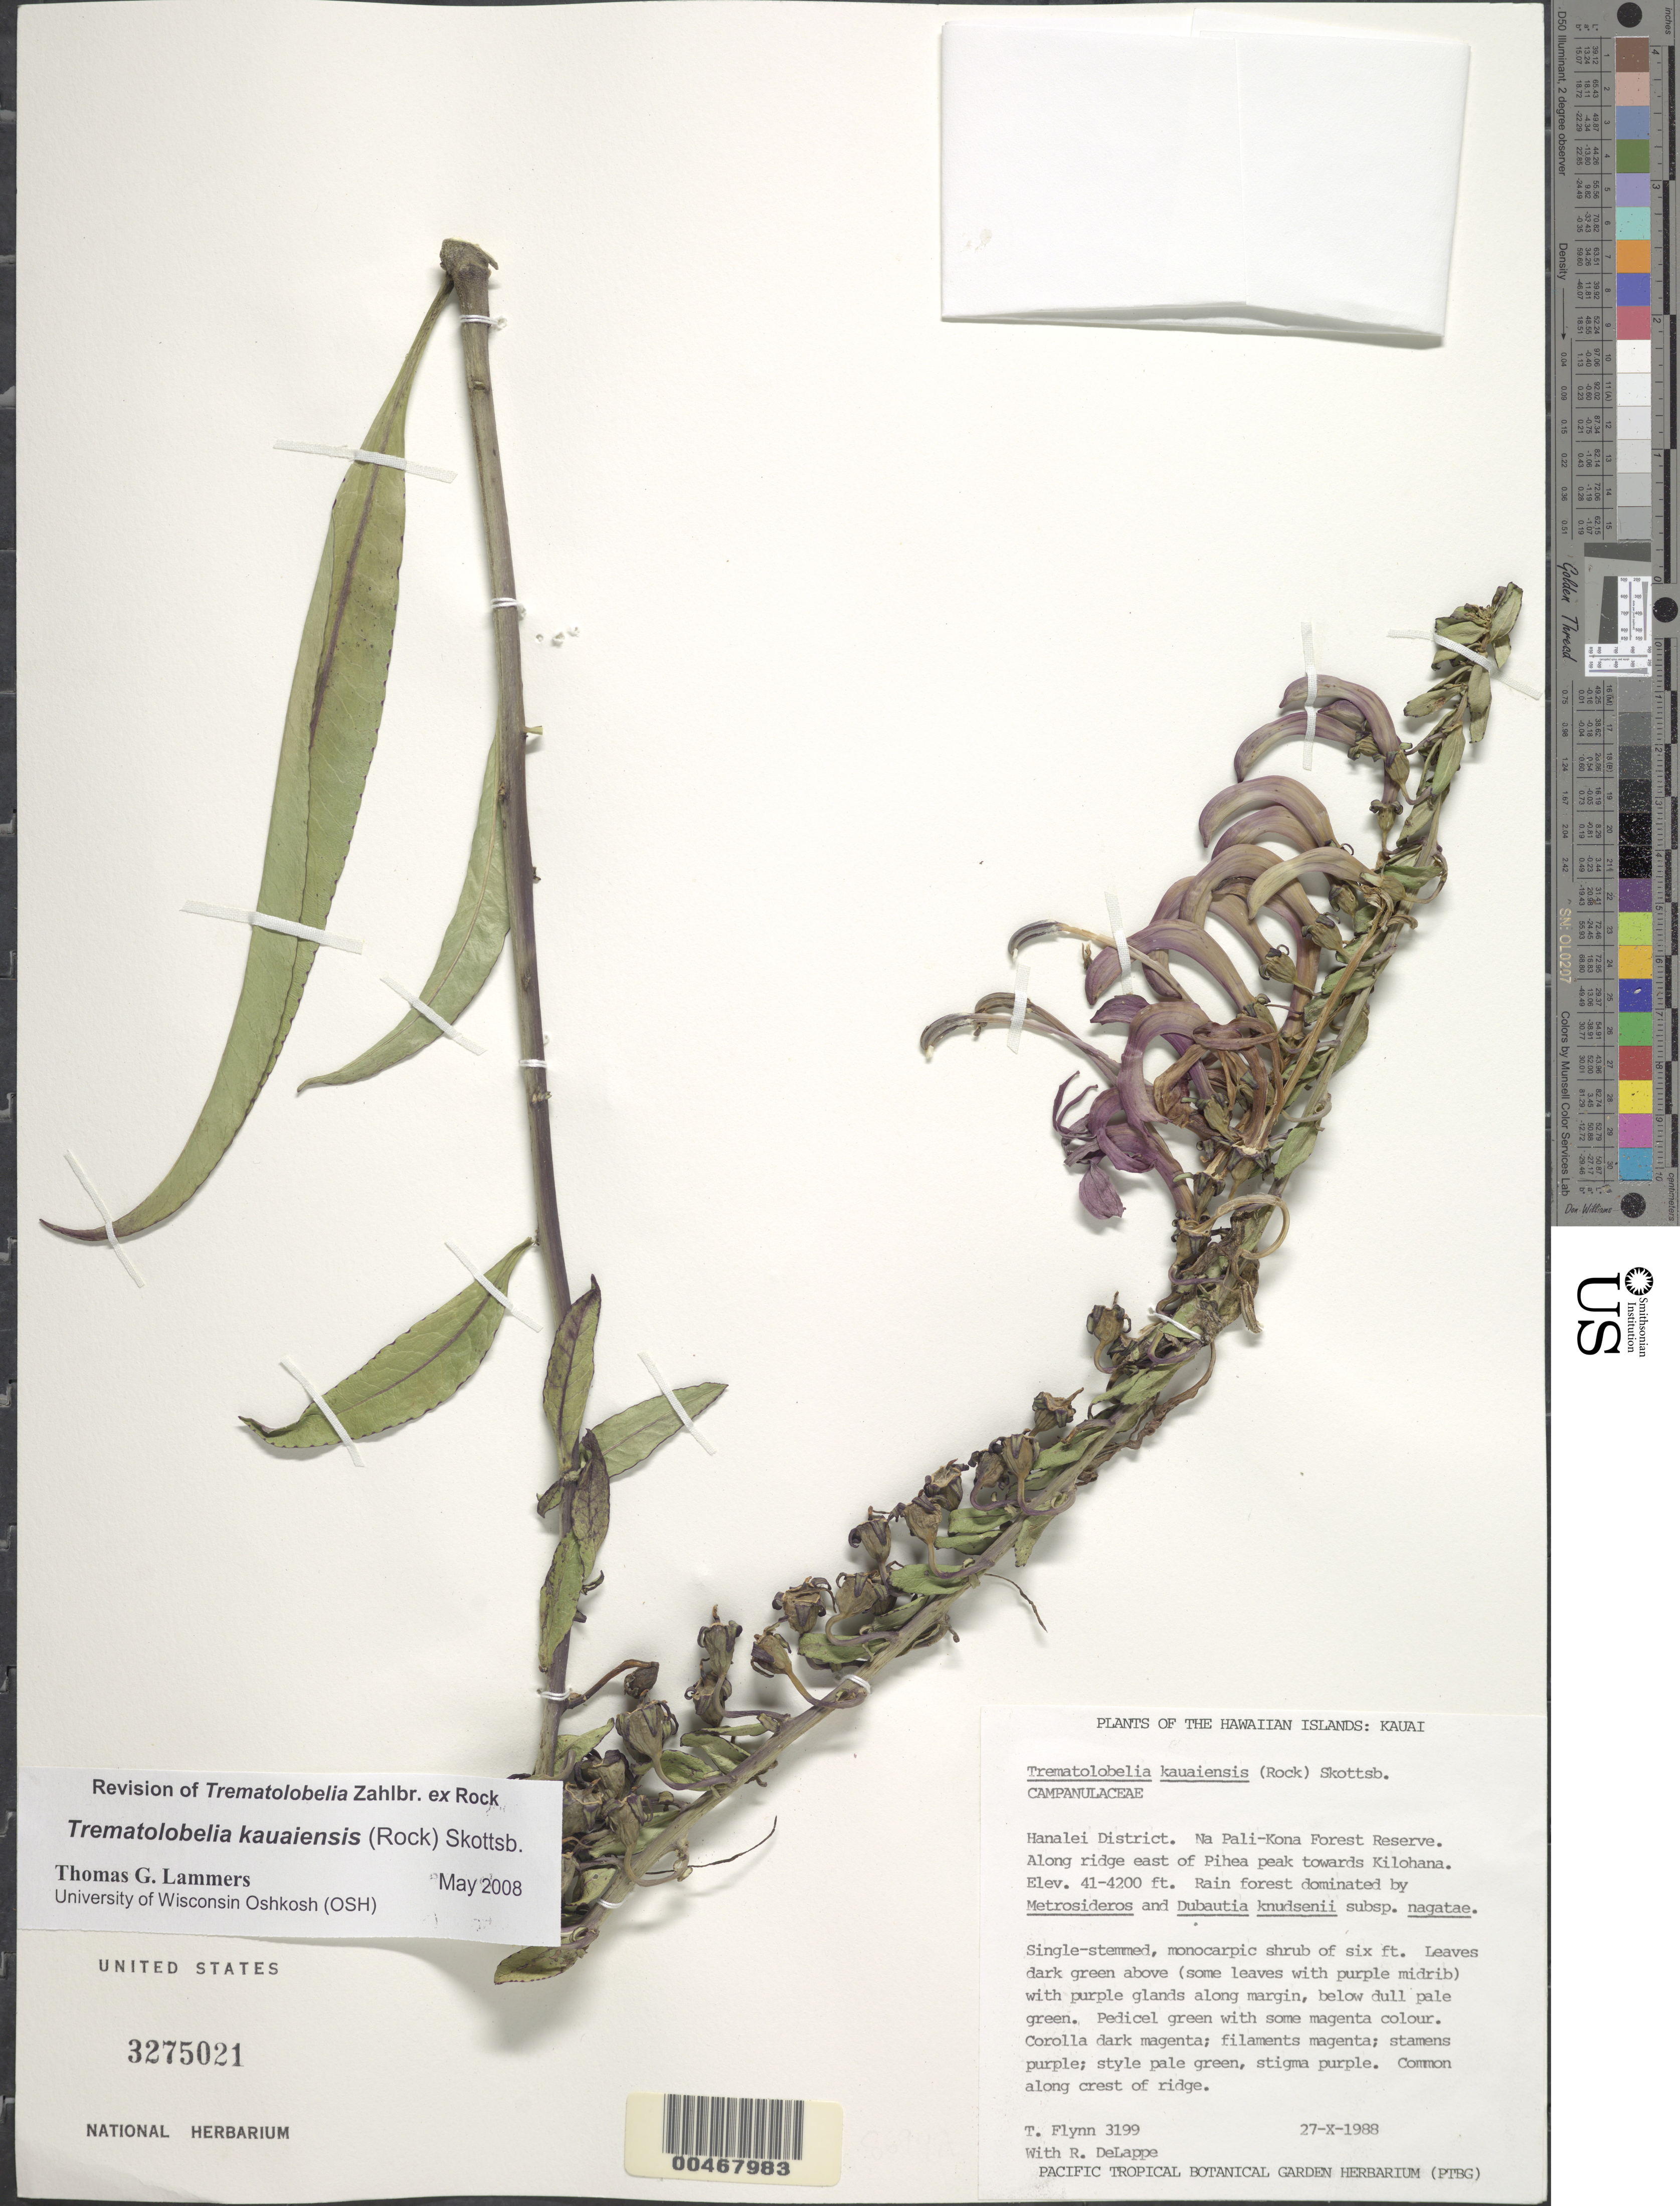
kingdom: Plantae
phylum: Tracheophyta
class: Magnoliopsida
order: Asterales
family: Campanulaceae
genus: Trematolobelia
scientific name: Trematolobelia kauaiensis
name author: (Rock) Skottsb.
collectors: T. W. Flynn & R. DeLappe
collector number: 3199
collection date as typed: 27 Oct 1988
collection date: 1988-10-27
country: United States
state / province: Hawaii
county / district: Kauai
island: Kaua'i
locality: Hanalei Dist., Na Pali-Kona Forest Reserve, along ridge E of Pihea peak towards Kilohana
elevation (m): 1250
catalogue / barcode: US 3275021